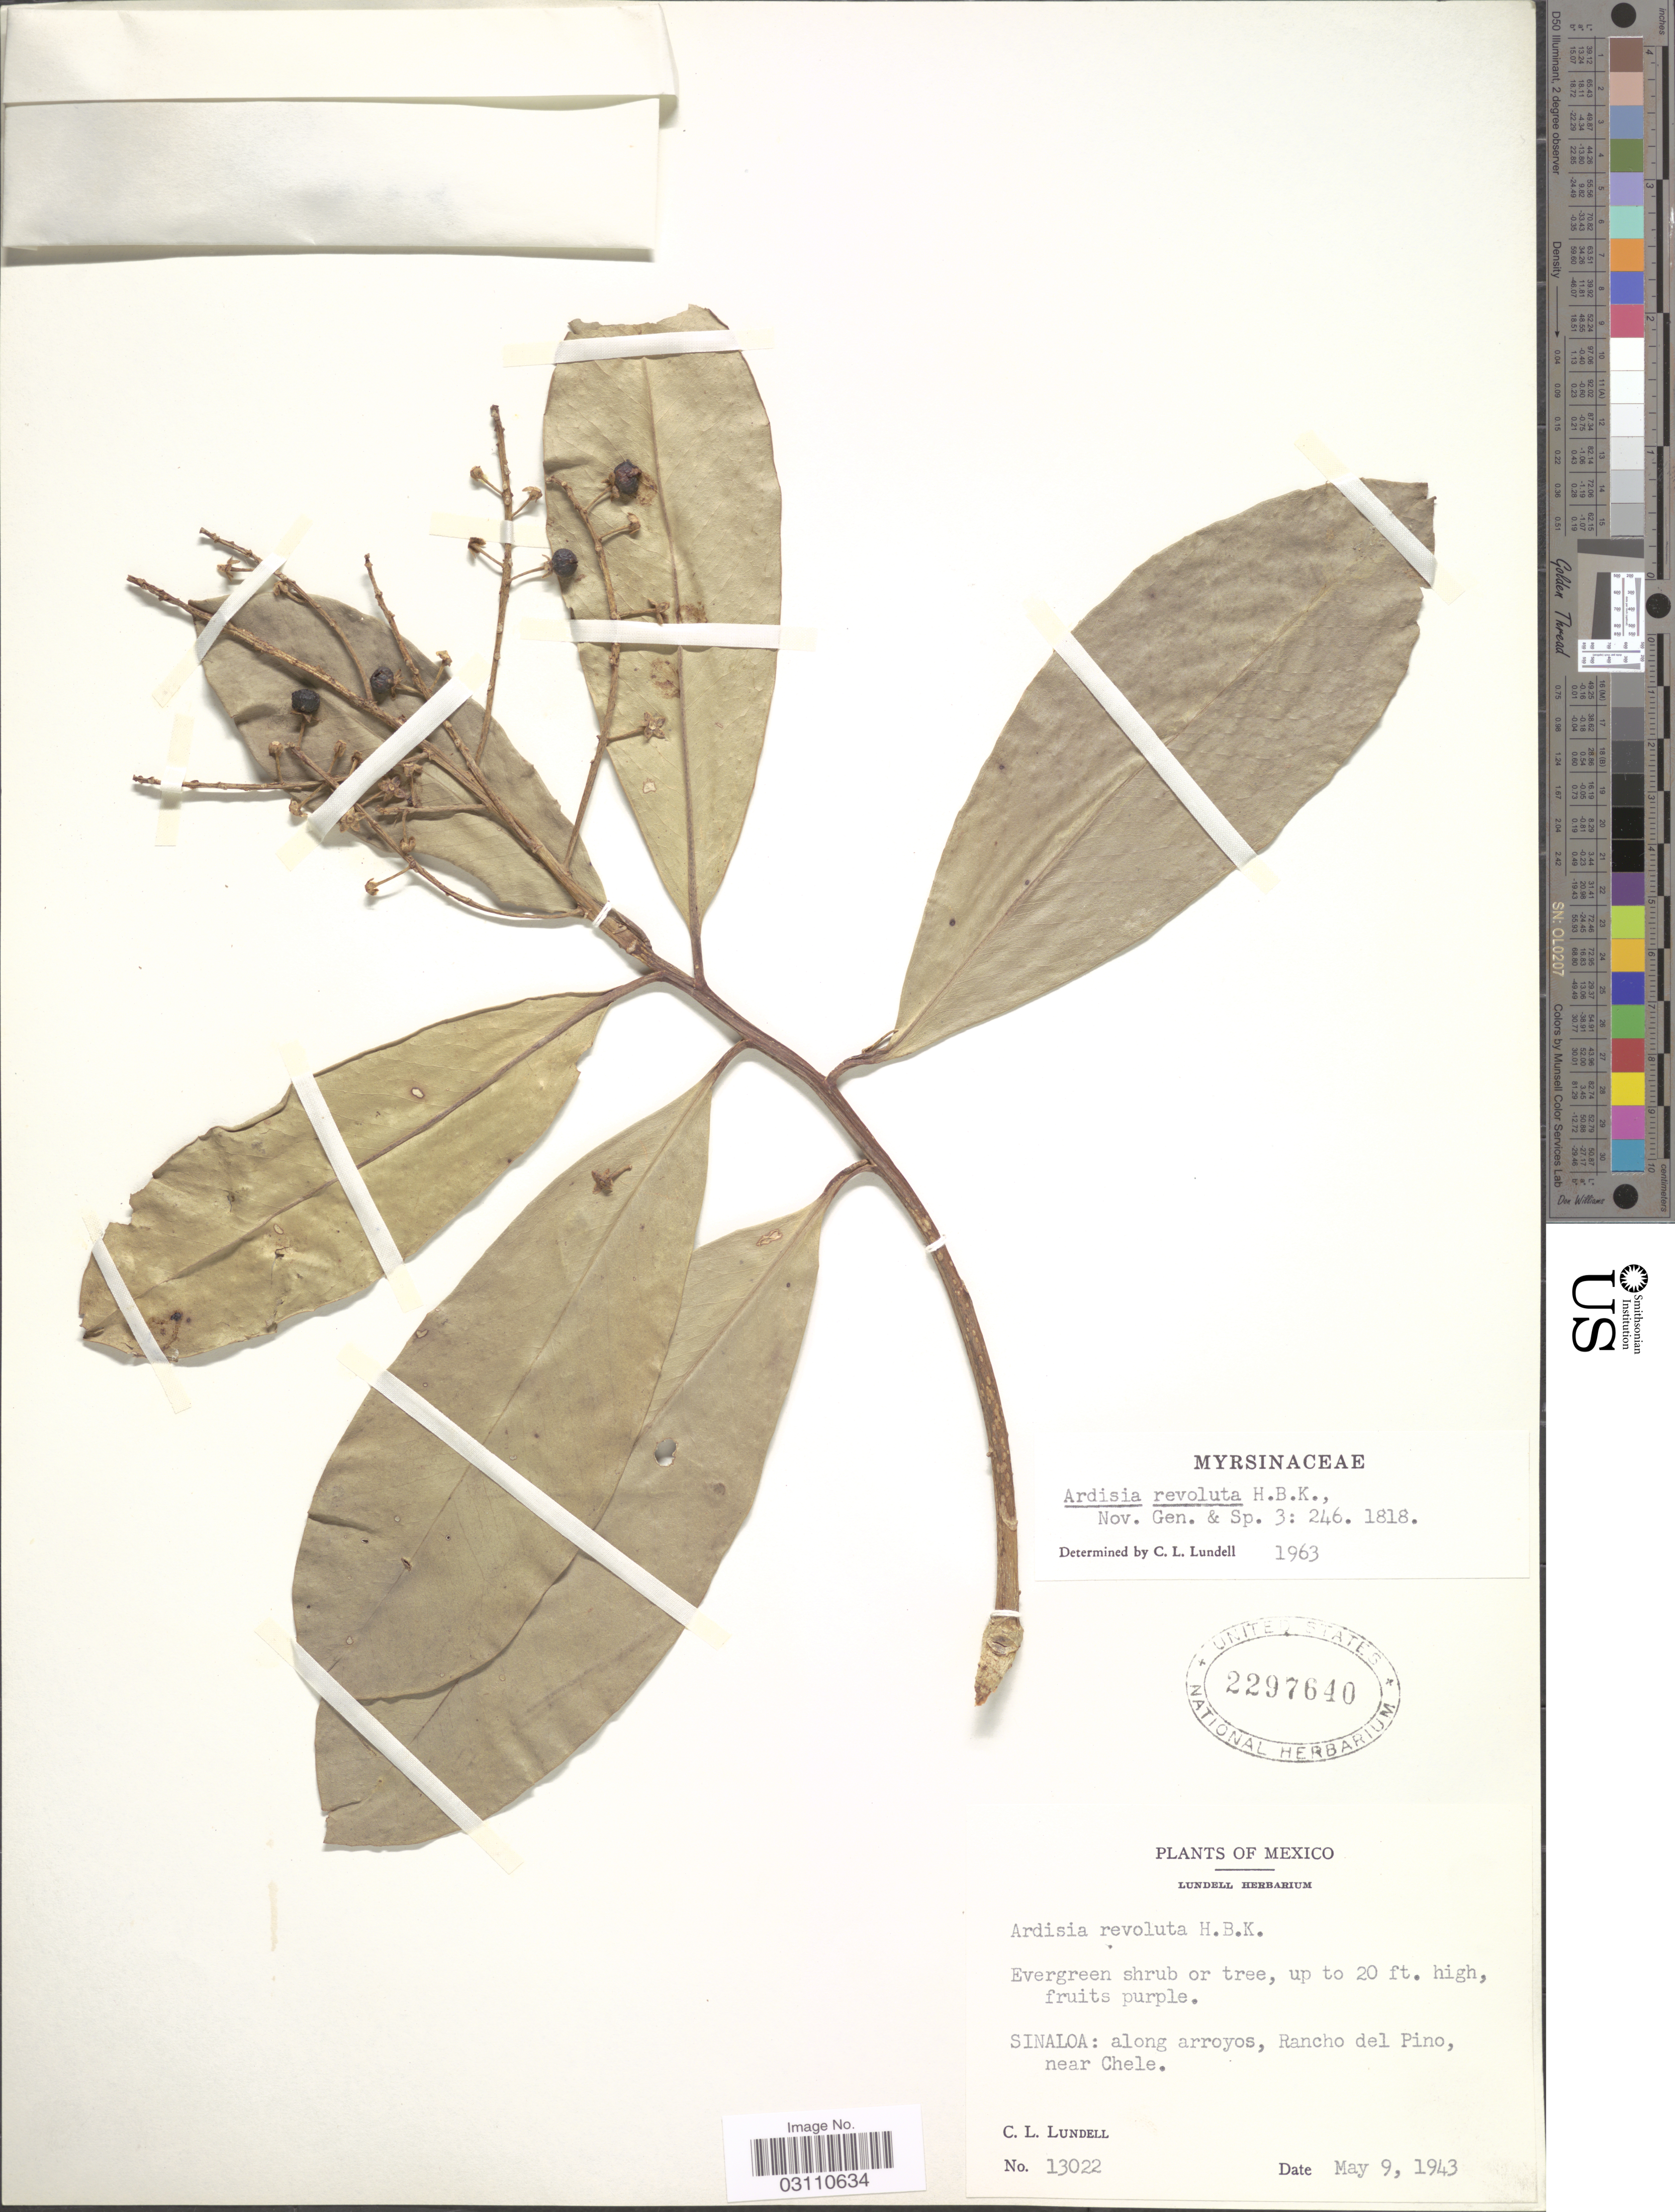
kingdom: Plantae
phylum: Tracheophyta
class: Magnoliopsida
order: Ericales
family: Primulaceae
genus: Ardisia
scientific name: Ardisia revoluta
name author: Kunth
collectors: C. L. Lundell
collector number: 13022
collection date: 1943-05-09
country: Mexico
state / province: Sinaloa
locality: Along arroyos, Rancho del Pino, near Chele.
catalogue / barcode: US 2297640